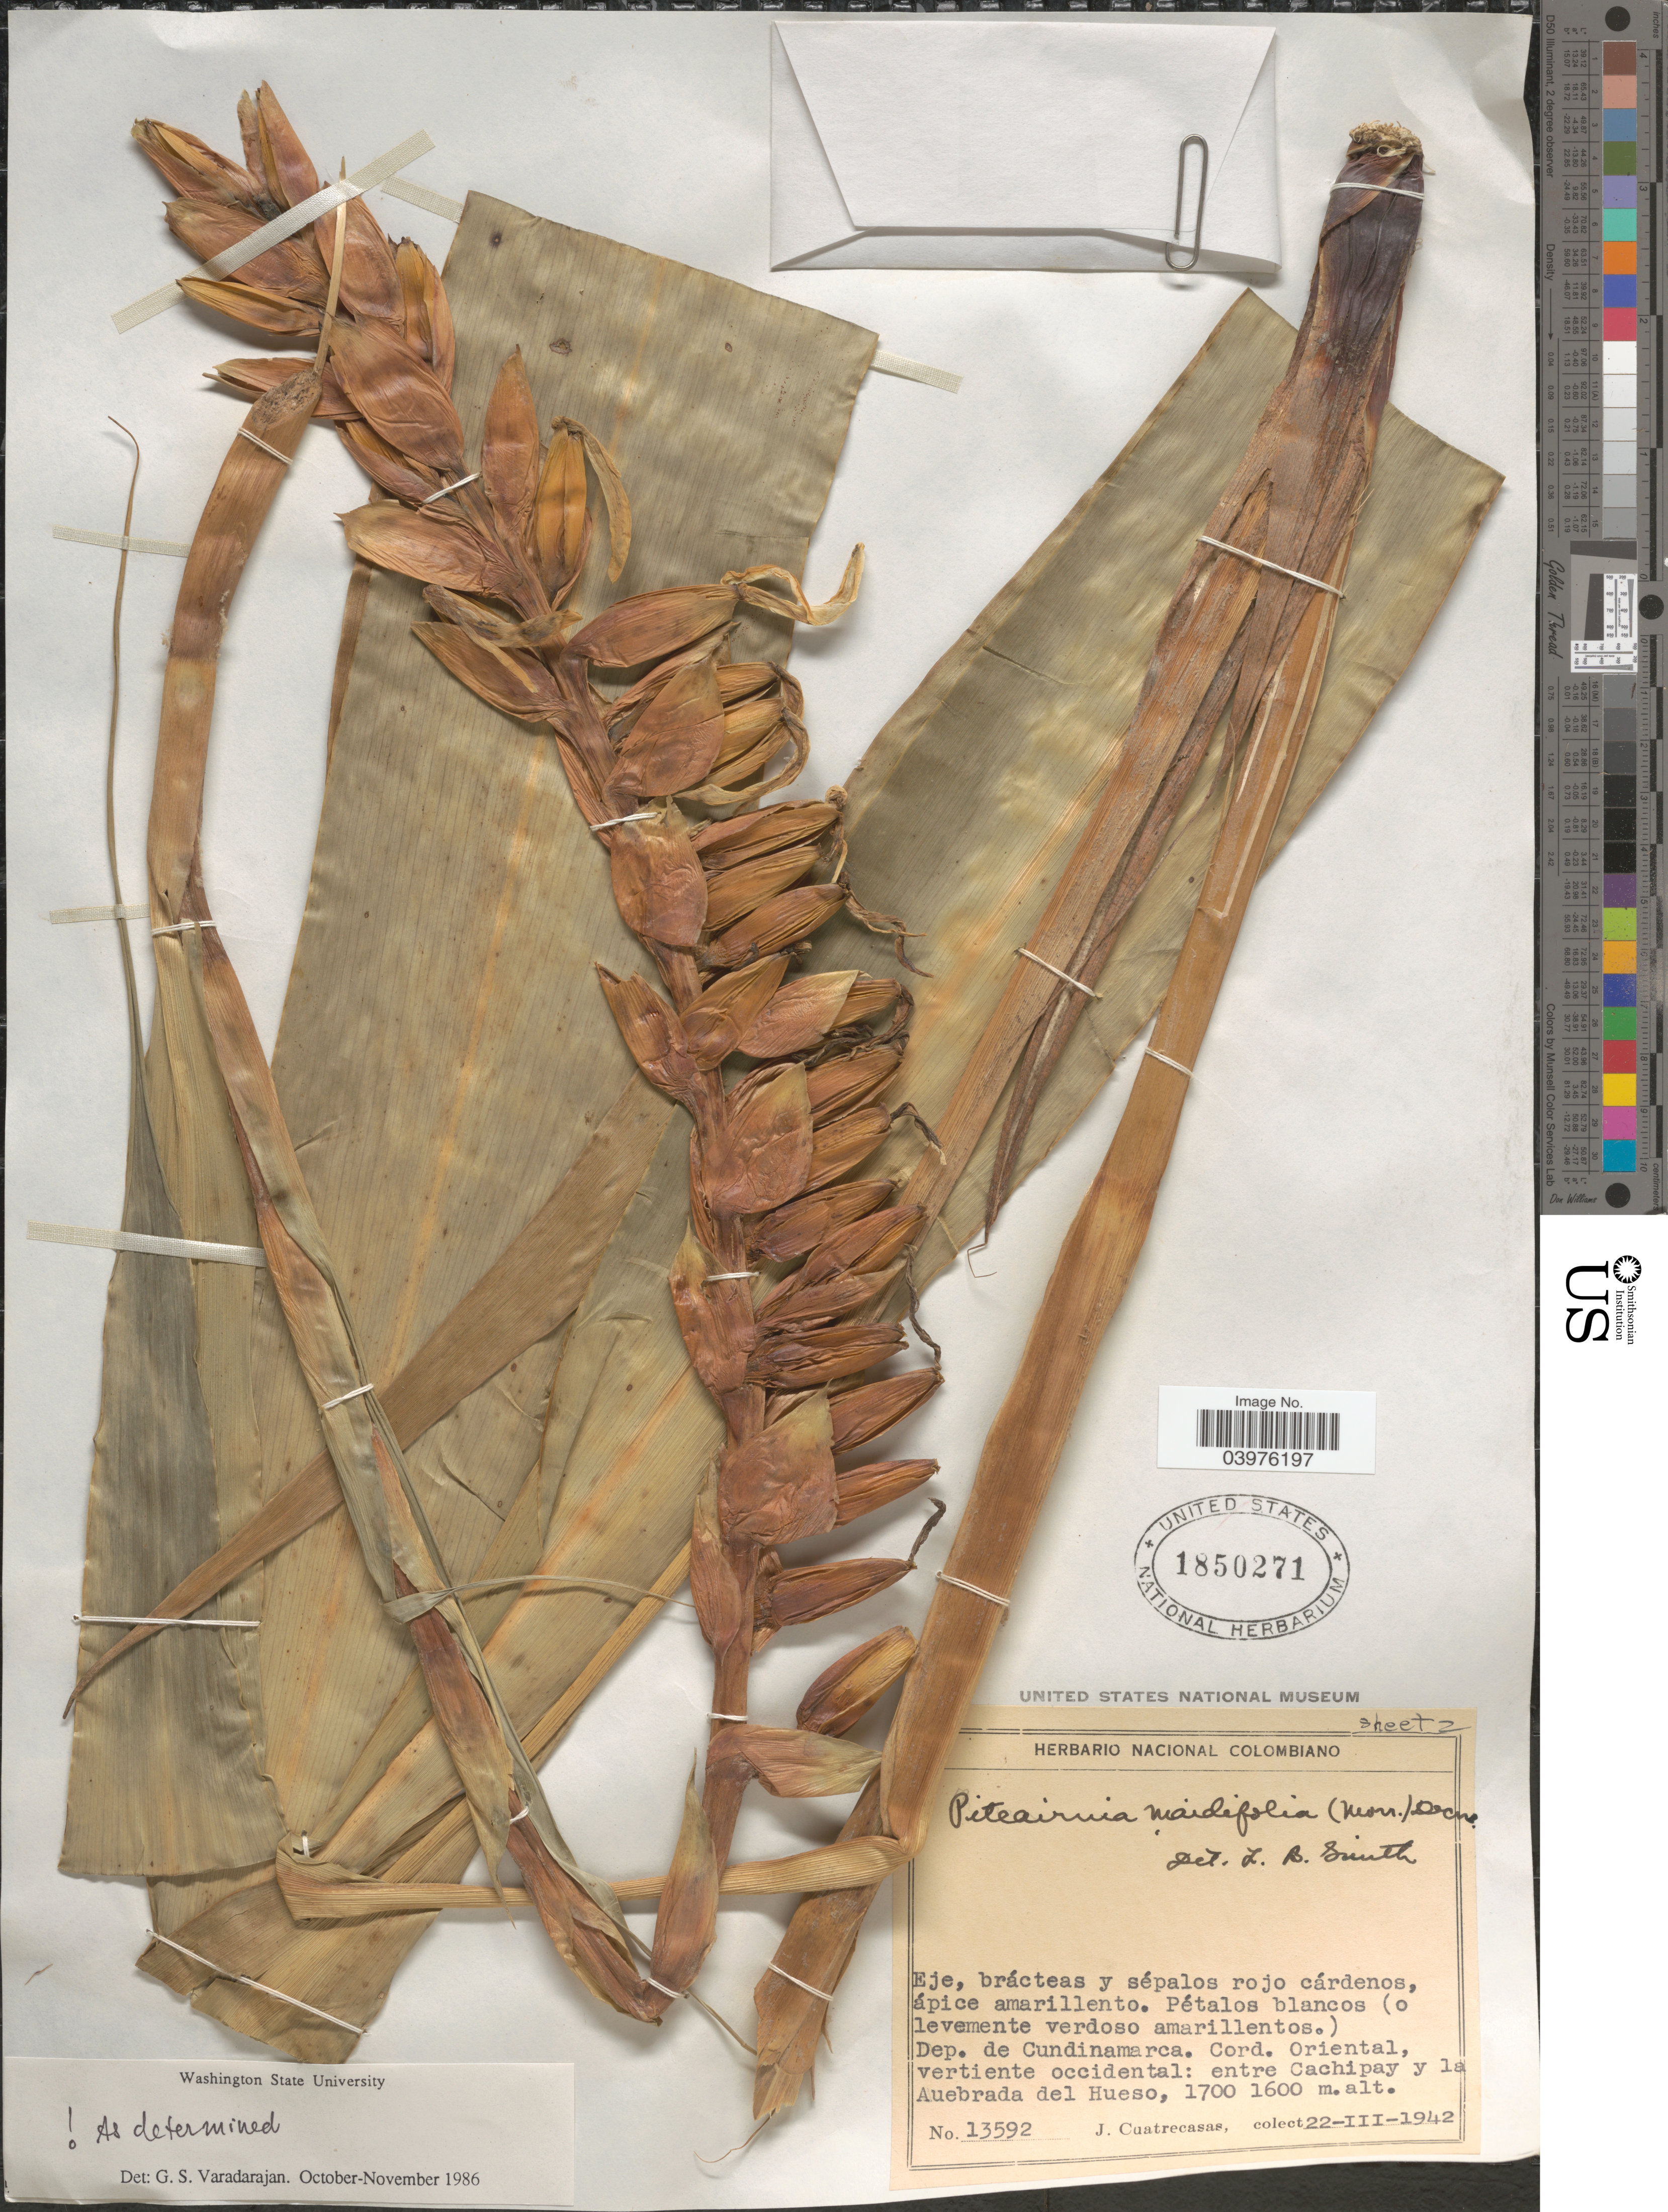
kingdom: Plantae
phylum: Tracheophyta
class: Liliopsida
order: Poales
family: Bromeliaceae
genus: Pitcairnia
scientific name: Pitcairnia maidifolia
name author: (C. Morren) Decne. ex Planch.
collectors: J. Cuatrecasas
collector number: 13592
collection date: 1942-03-22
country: Colombia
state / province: Cundinamarca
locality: Dep. de Cundinamarca. Cord. Oriental, vertiente occidental: entre Cachipay y la Auebrada del Hueso.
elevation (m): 1600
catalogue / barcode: US 1850271